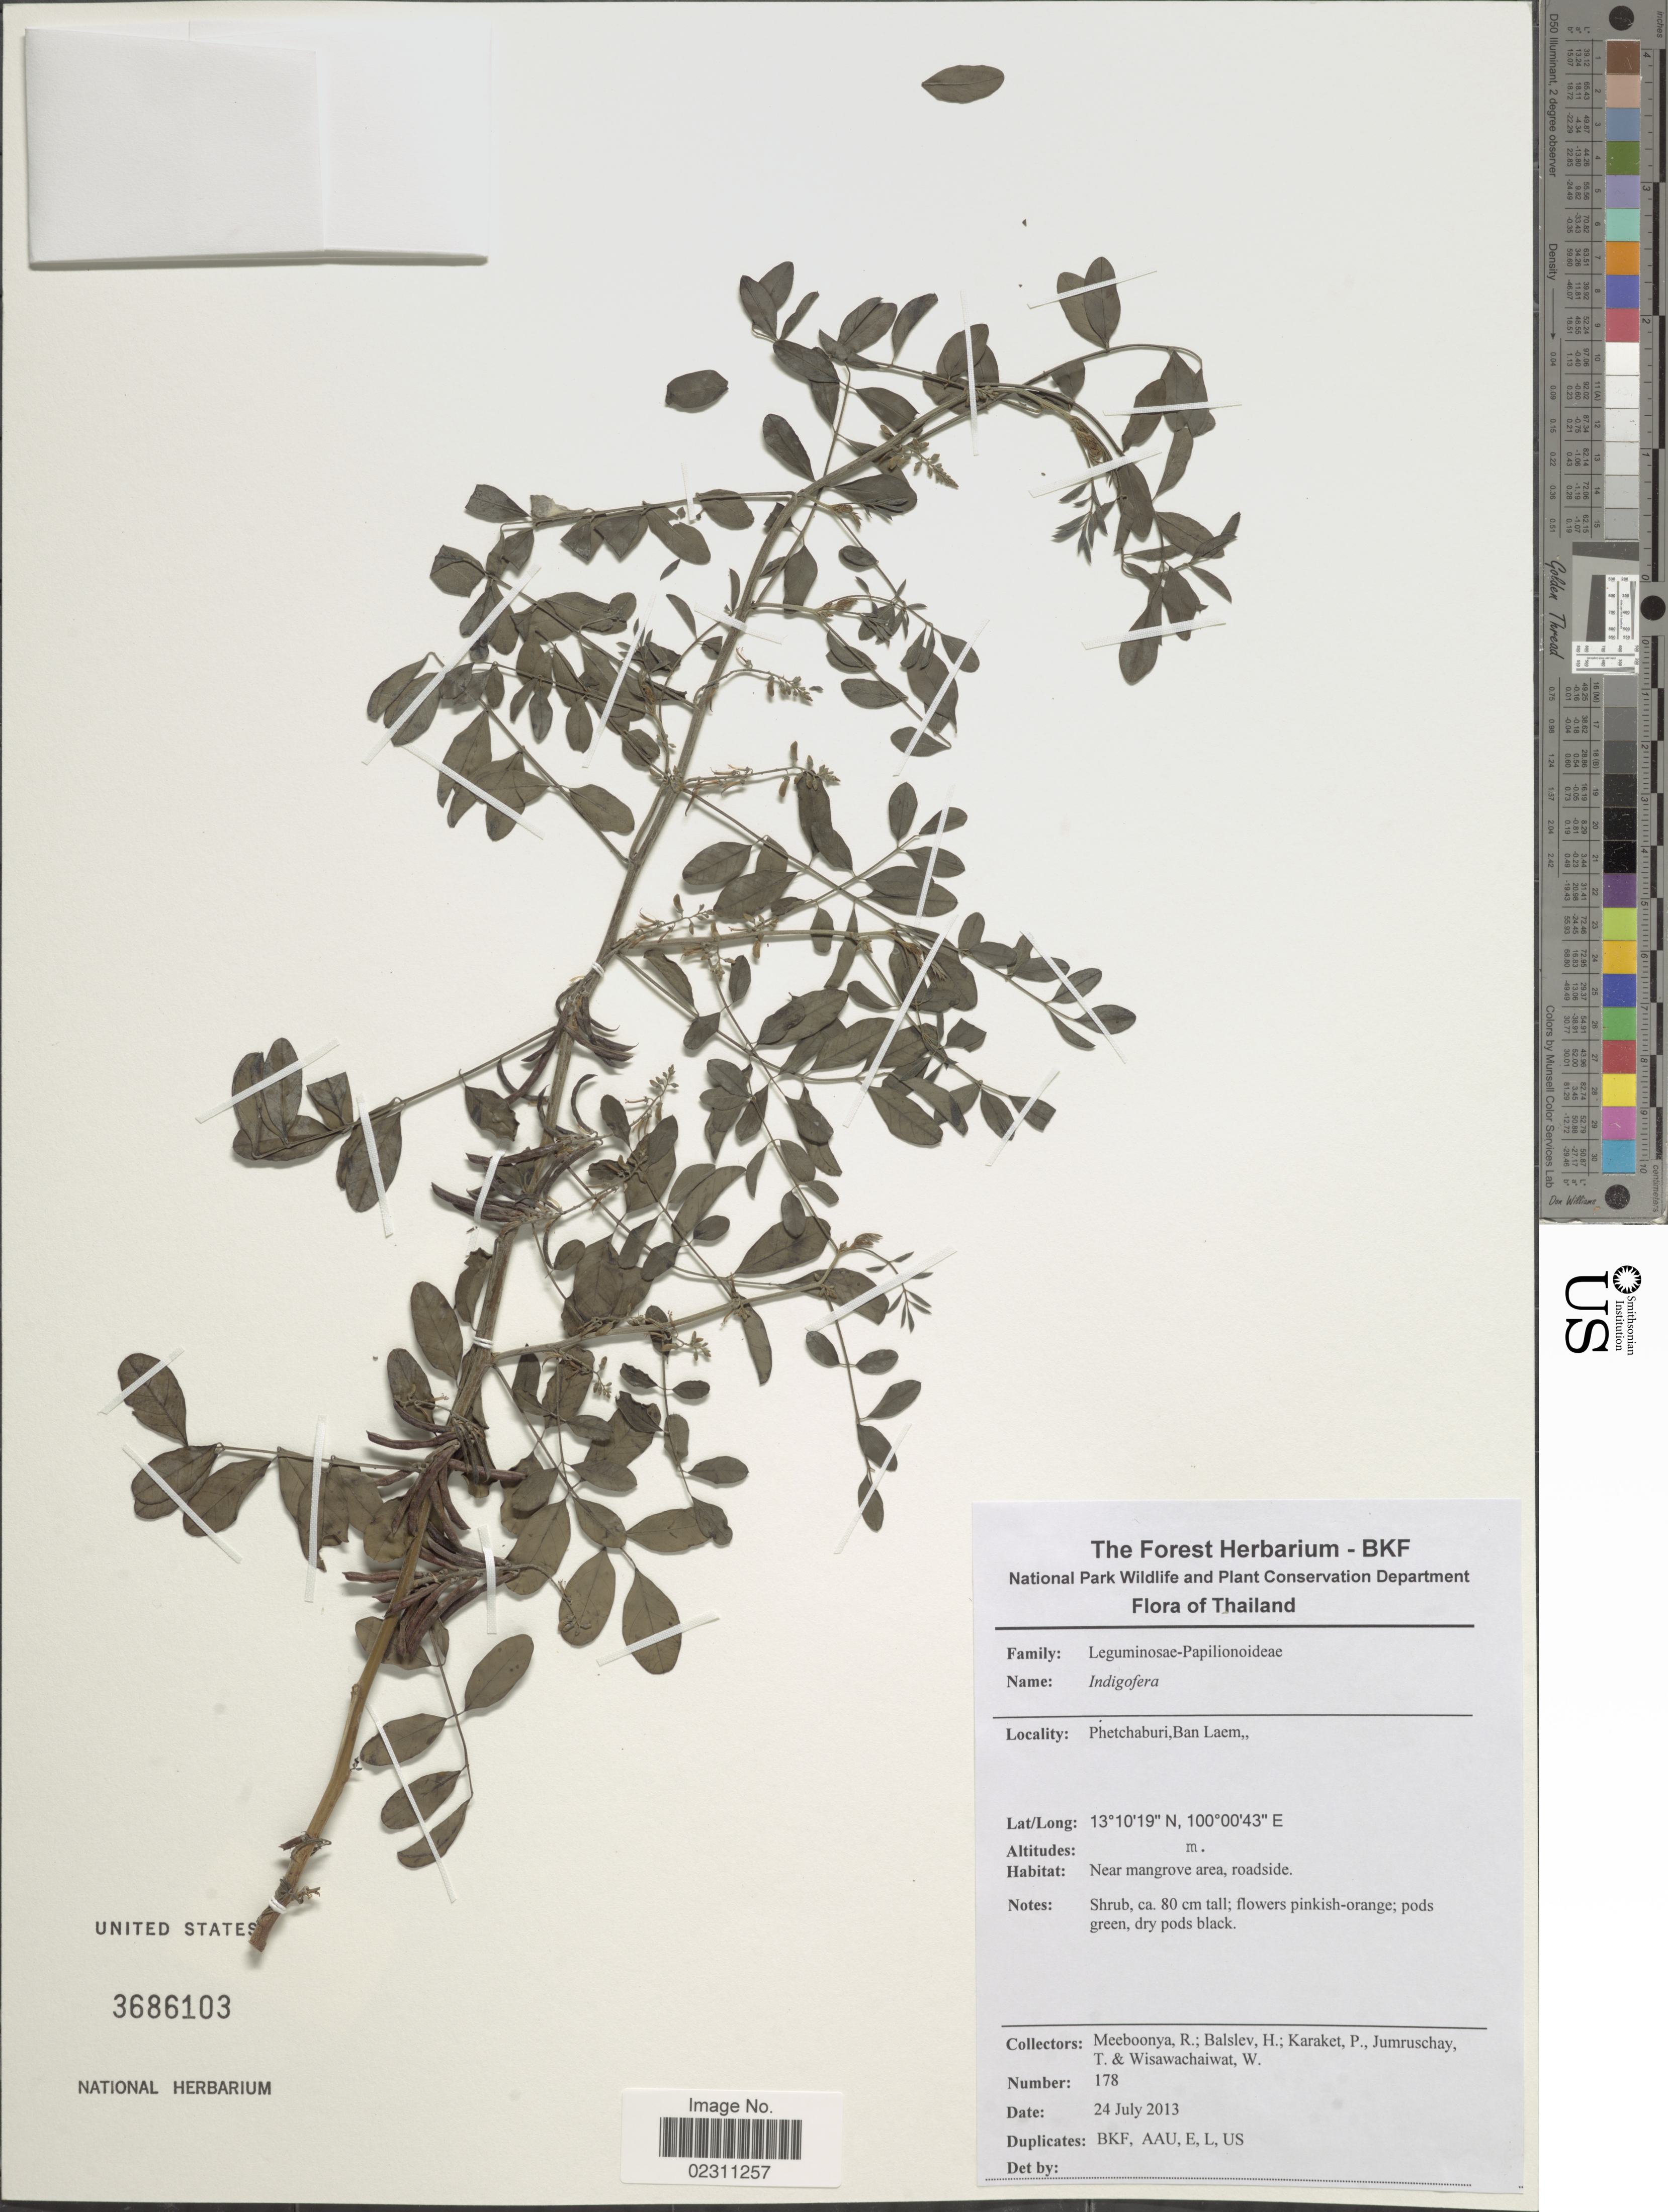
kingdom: Plantae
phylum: Tracheophyta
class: Magnoliopsida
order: Fabales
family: Fabaceae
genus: Indigofera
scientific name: Indigofera sp.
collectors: R. Meeboonya, H. Balslev, P. Karaket, T. Jumruschay & W. Wisawachaiwat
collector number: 178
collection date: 2013-07-24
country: Thailand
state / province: Phetchaburi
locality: Phetchaburi, Ban Laem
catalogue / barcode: US 3686103